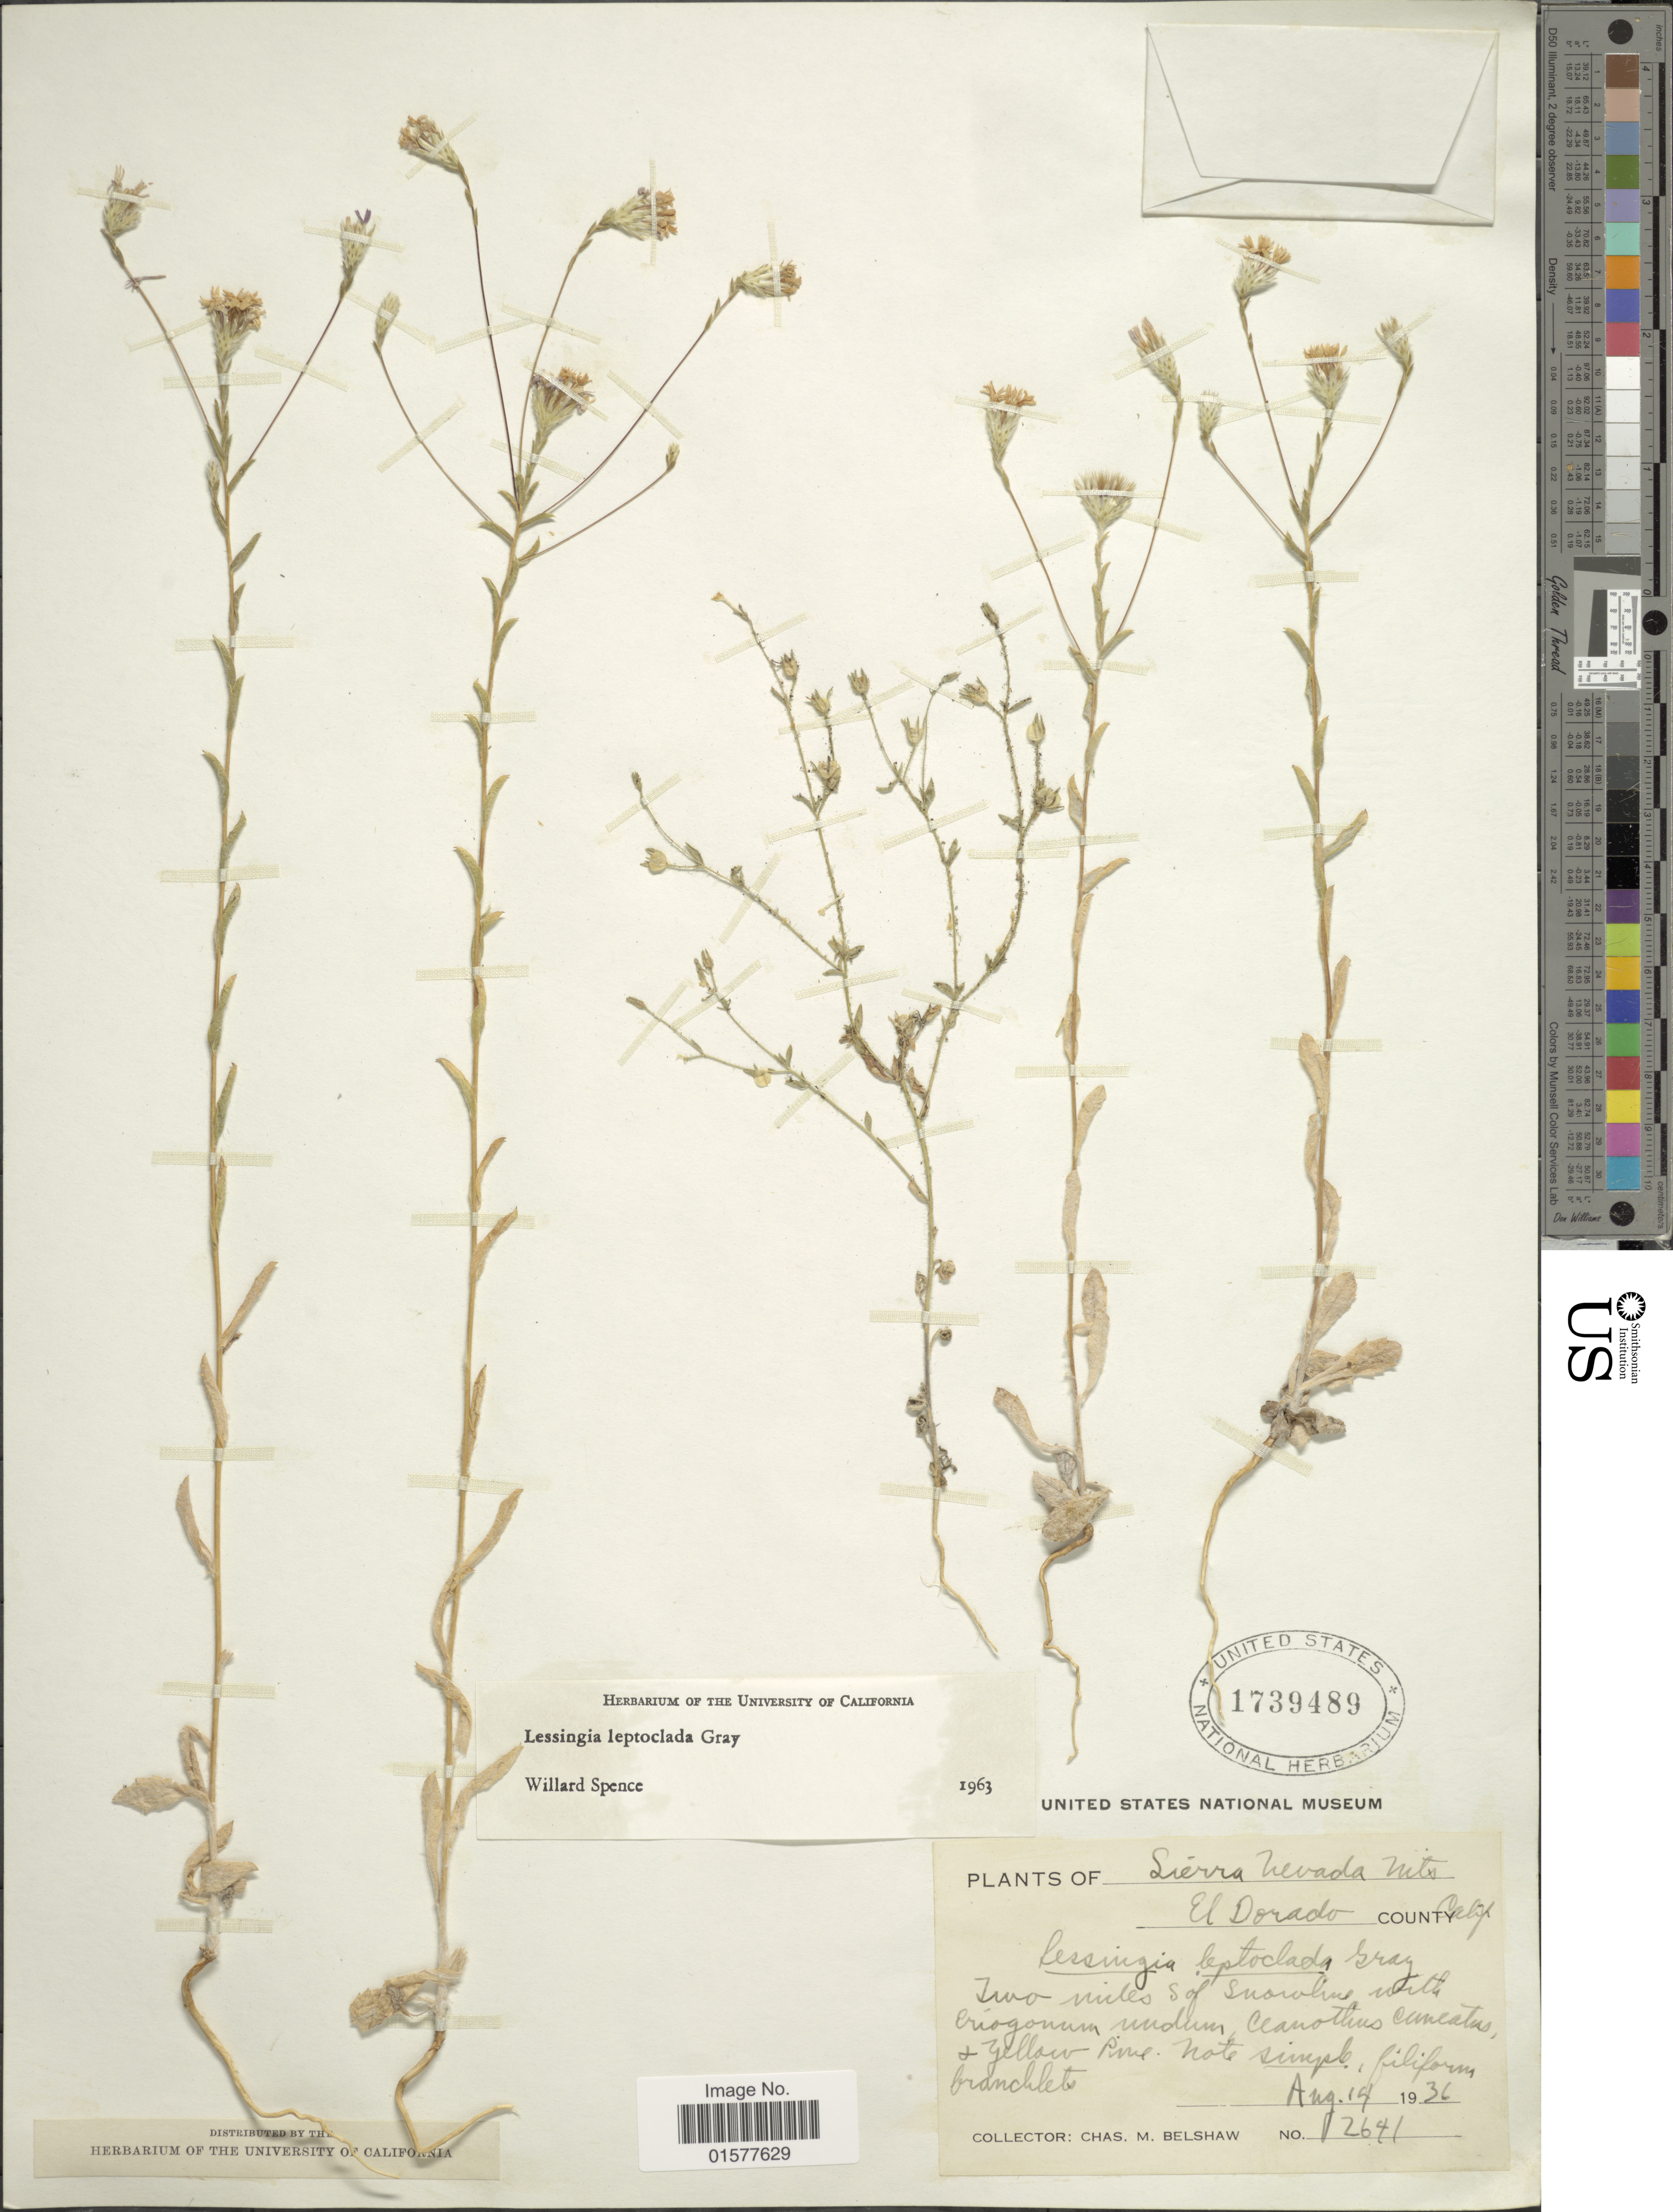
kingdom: Plantae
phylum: Tracheophyta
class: Magnoliopsida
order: Asterales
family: Asteraceae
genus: Lessingia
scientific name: Lessingia leptoclada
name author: A. Gray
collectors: C. Shaw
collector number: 12641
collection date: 1936-08-14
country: United States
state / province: California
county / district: El Dorado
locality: Sierra Nevada Mts, El Dorado County, Two miles S of Snowline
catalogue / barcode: US 1739489